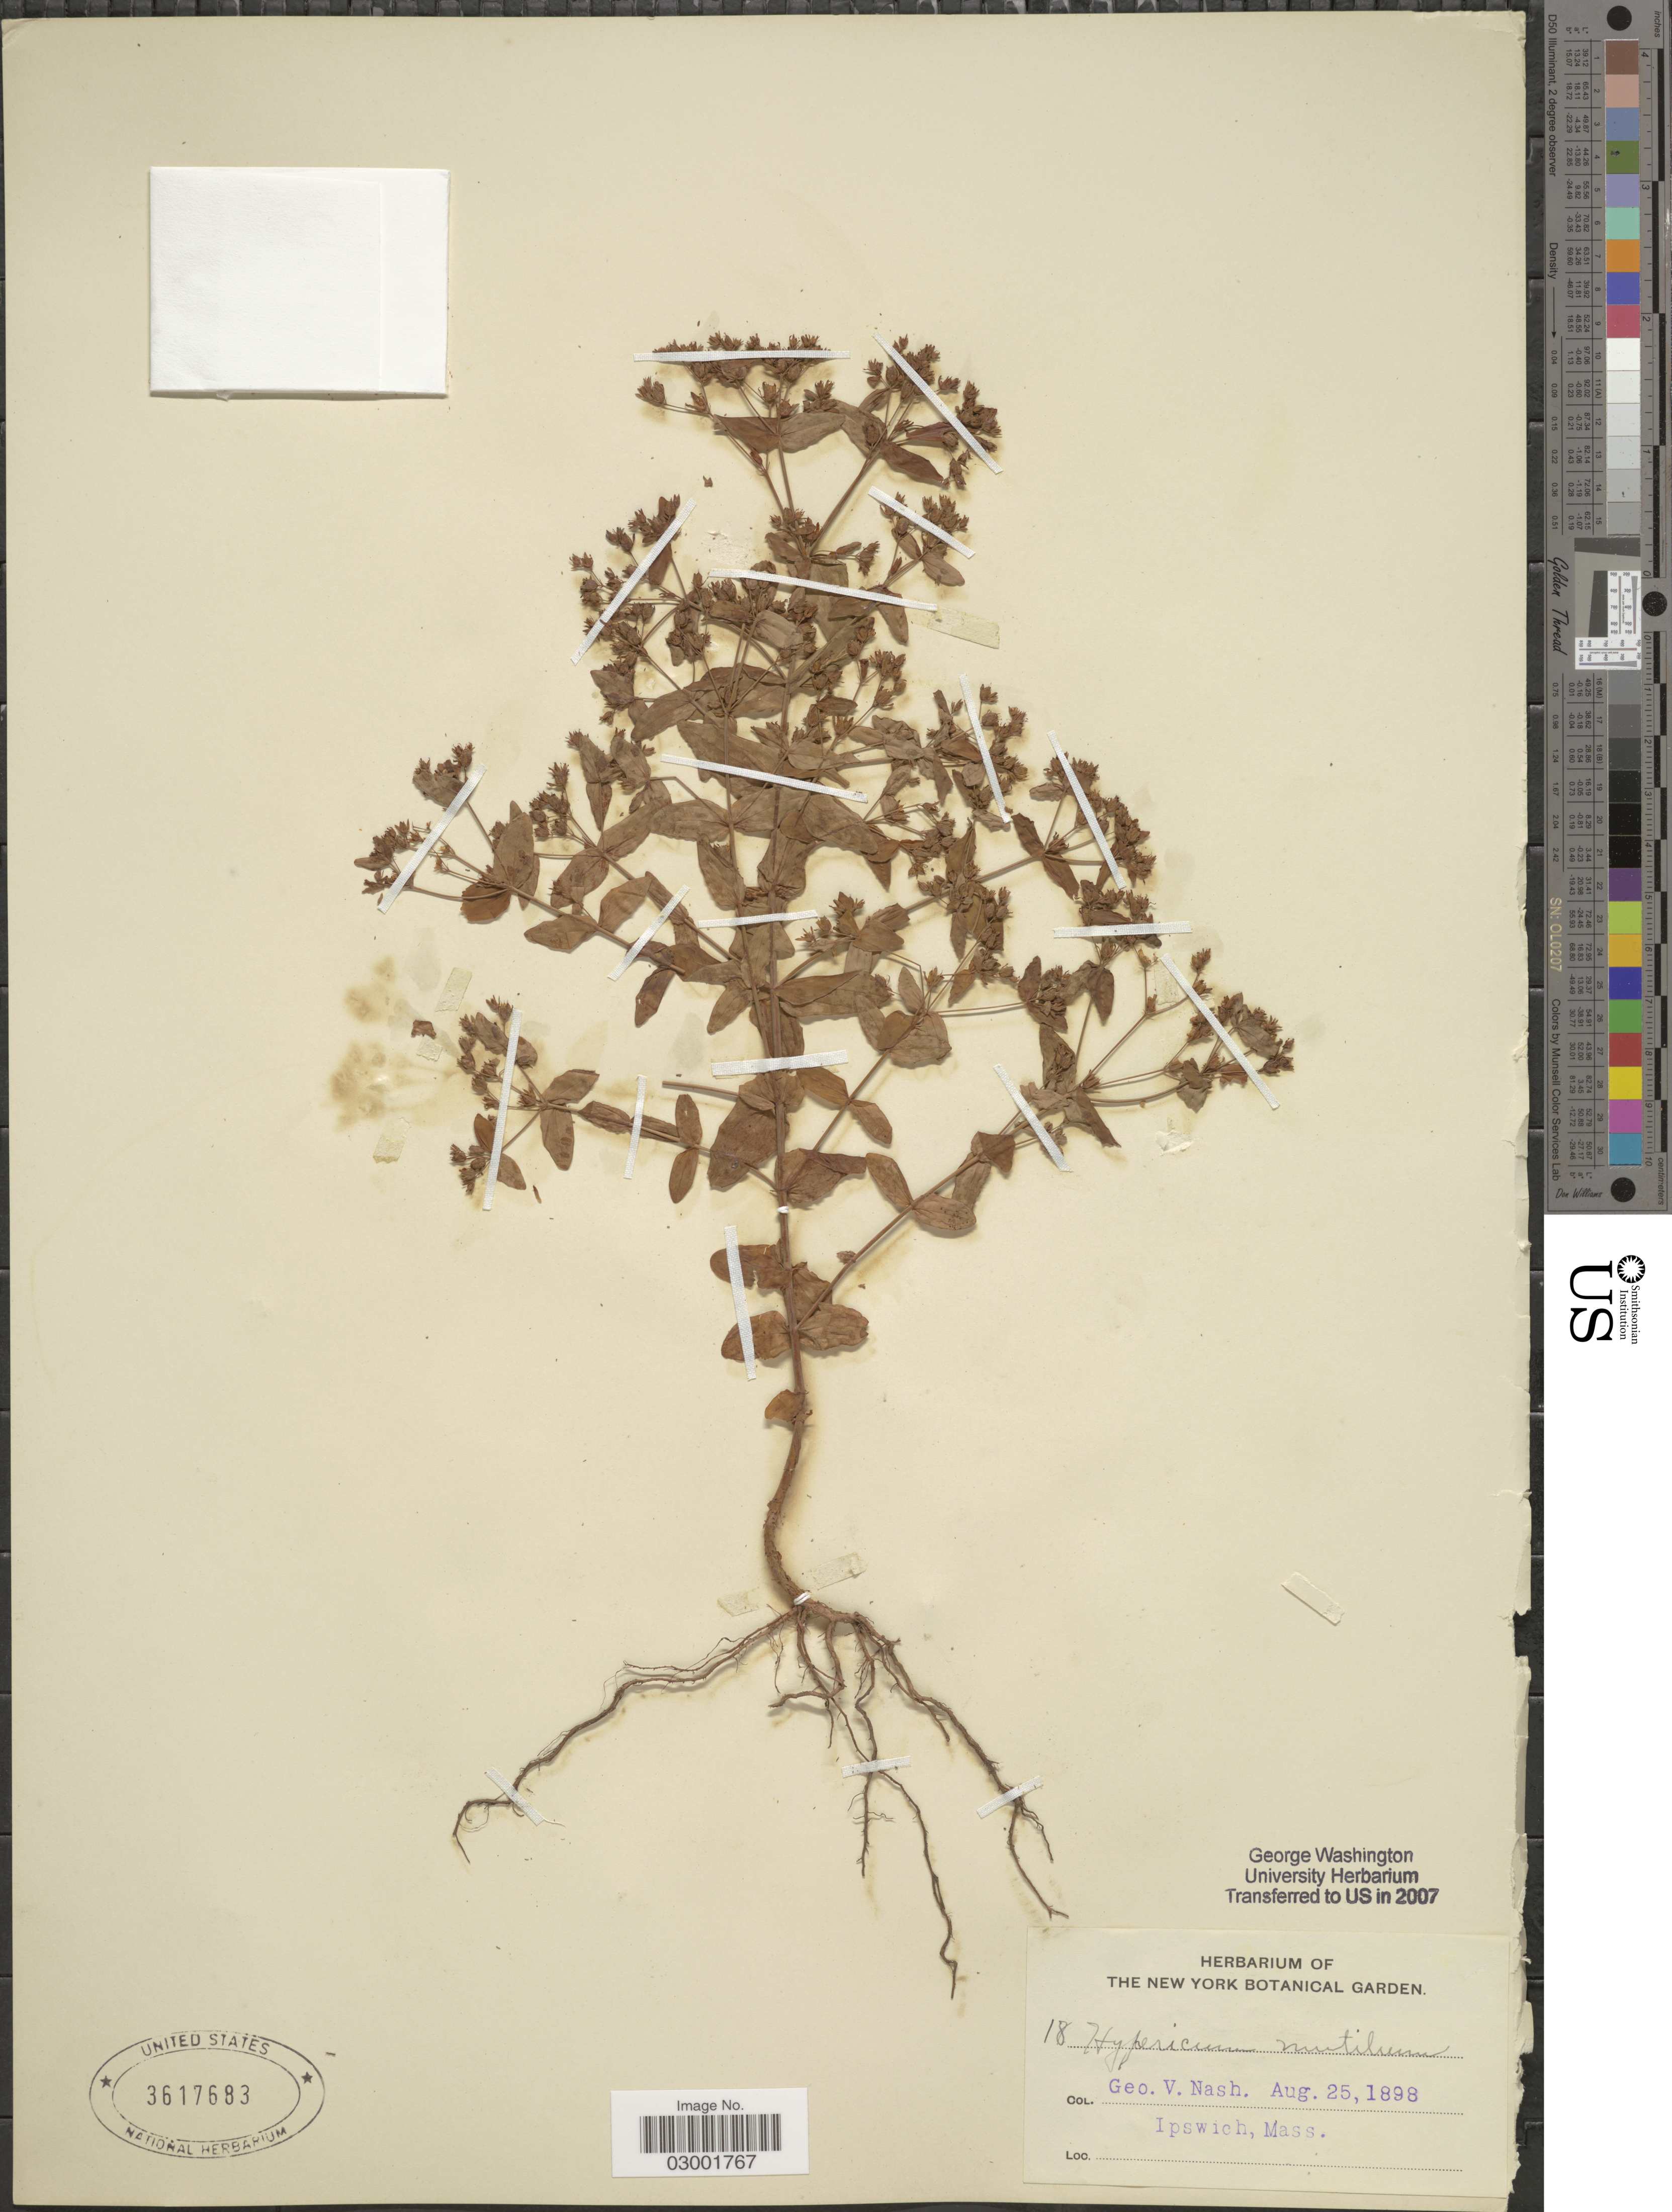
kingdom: Plantae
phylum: Tracheophyta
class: Magnoliopsida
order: Malpighiales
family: Hypericaceae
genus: Hypericum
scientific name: Hypericum mutilum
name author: L.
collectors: G. V. Nash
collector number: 18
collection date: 1898-08-25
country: United States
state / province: Massachusetts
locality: Ipswich, Mass.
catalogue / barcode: US 3617683